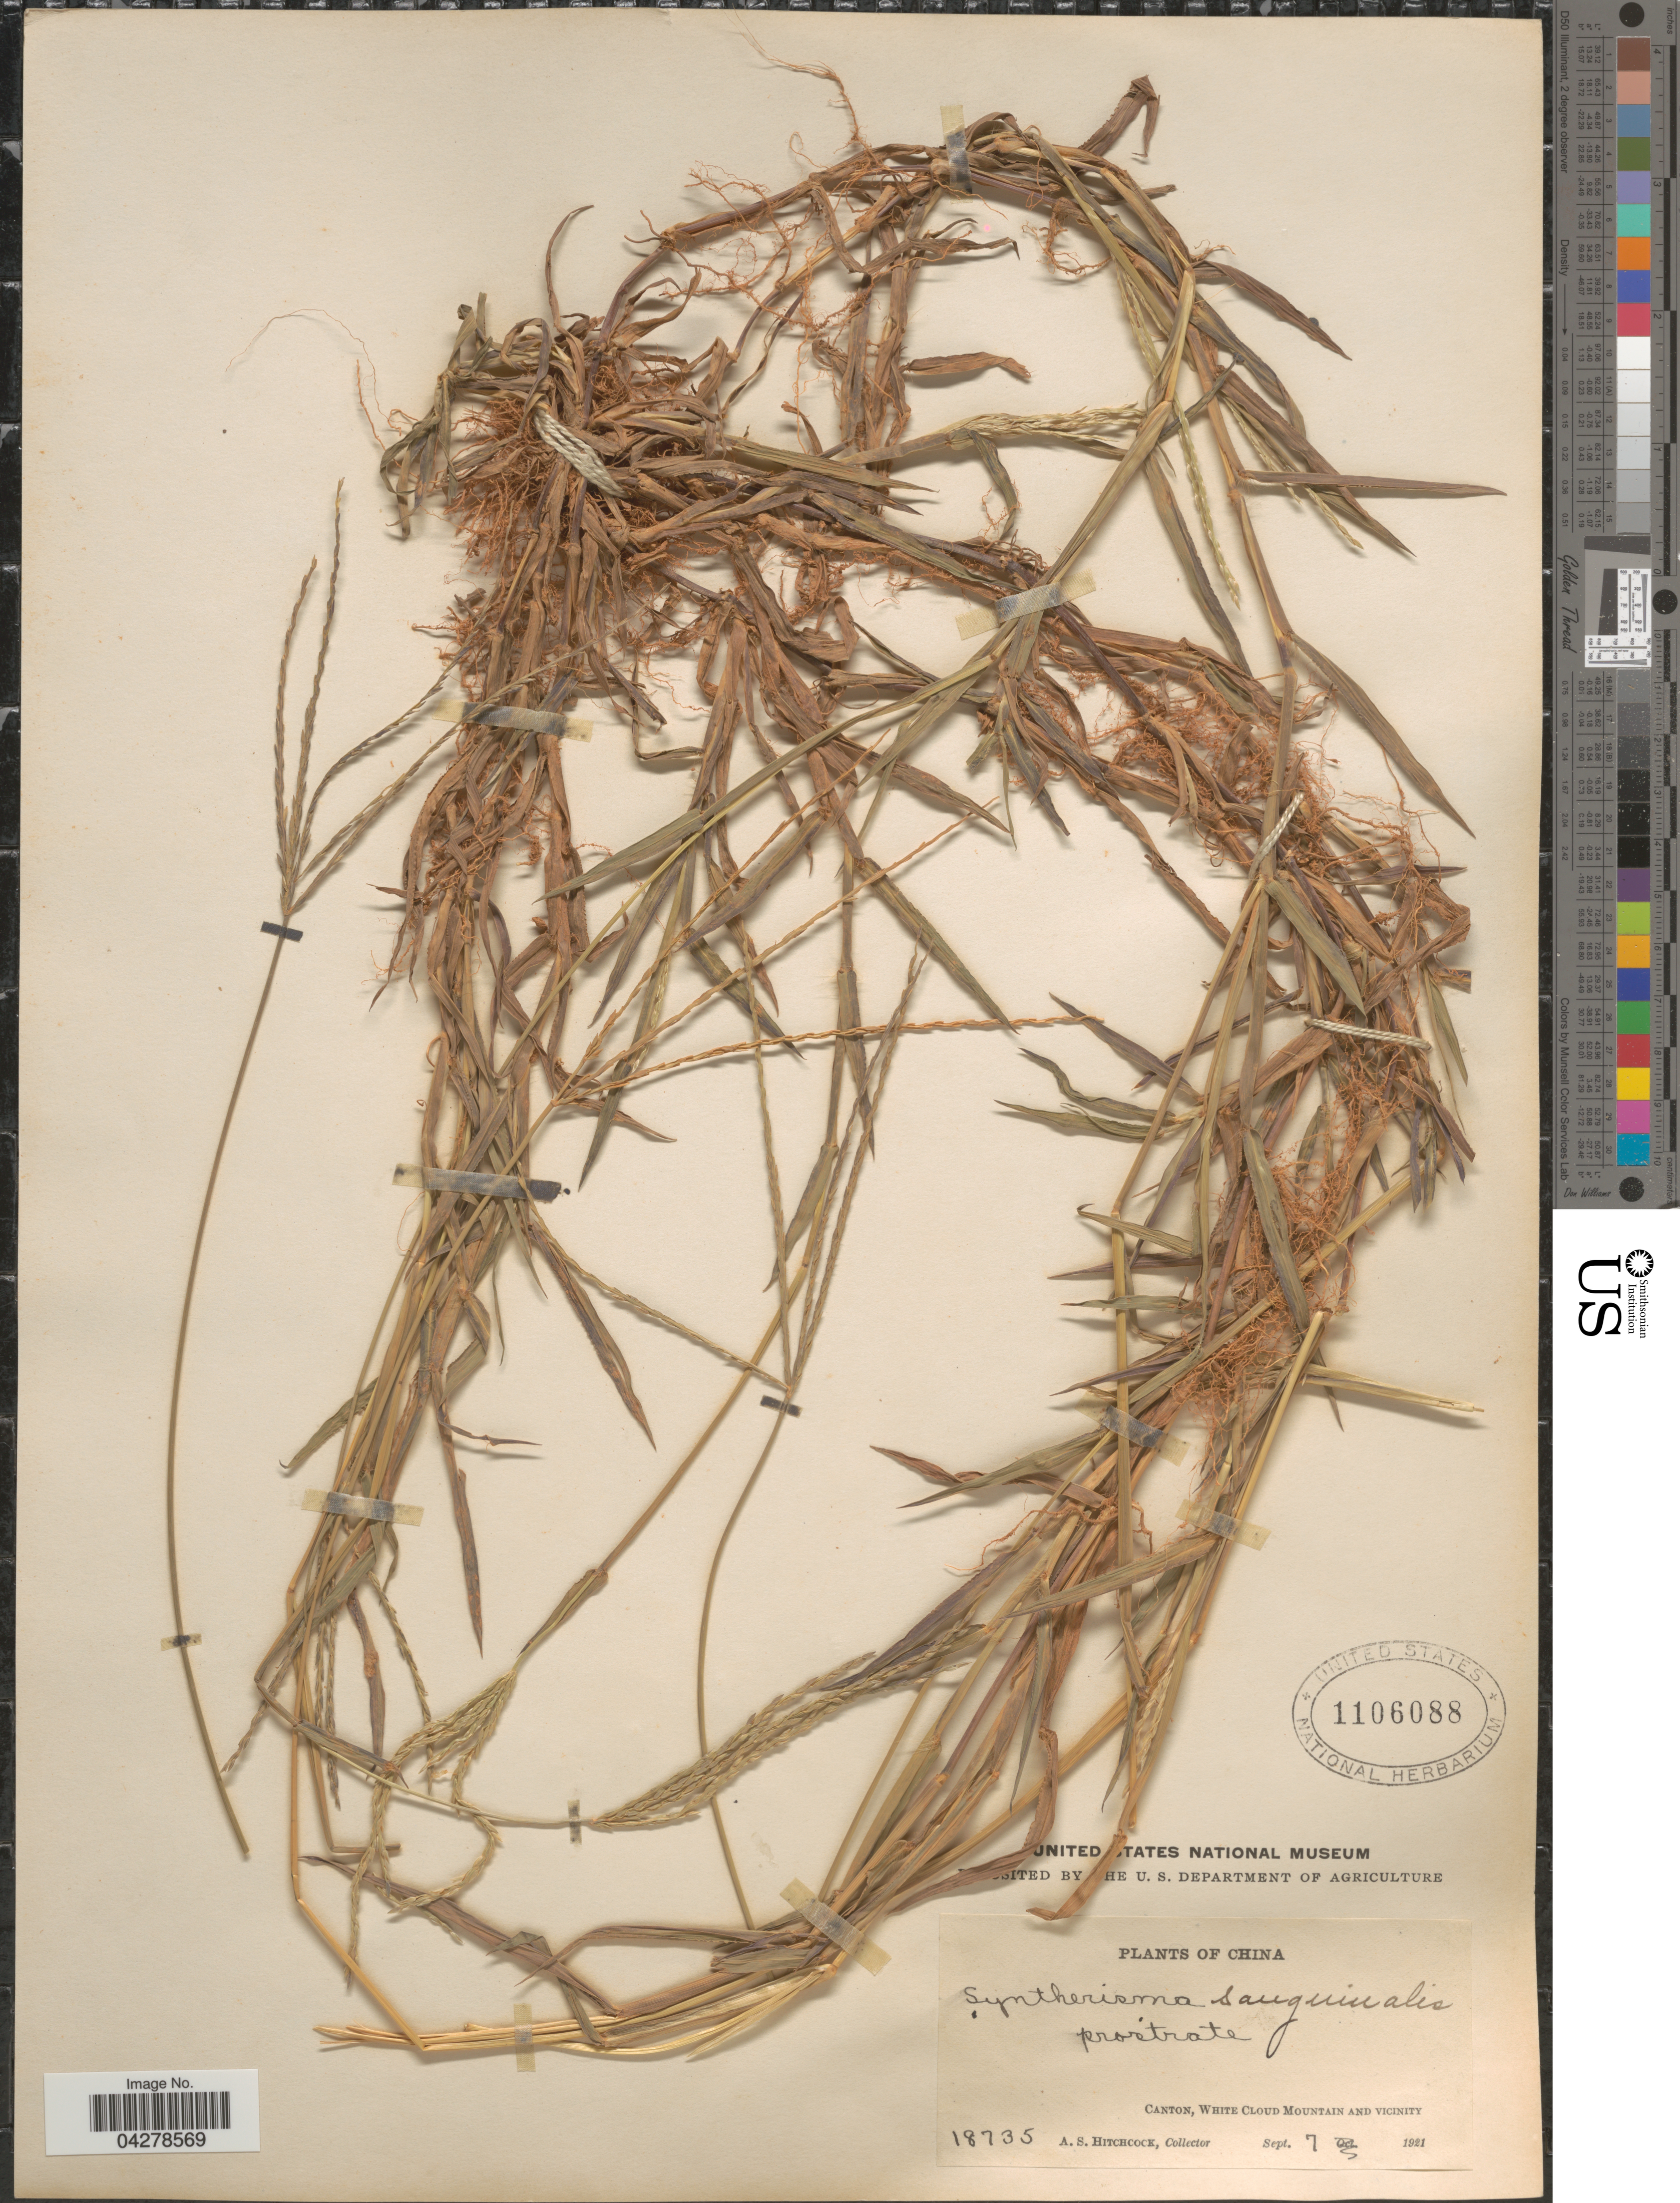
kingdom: Plantae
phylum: Tracheophyta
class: Liliopsida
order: Poales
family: Poaceae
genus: Digitaria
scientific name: Digitaria sanguinalis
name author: (L.) Scop.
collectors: A. S. Hitchcock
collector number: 18735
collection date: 1921-09-07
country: China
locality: Canton, White Cloud Mountain and vicinity.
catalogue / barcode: US 1106088